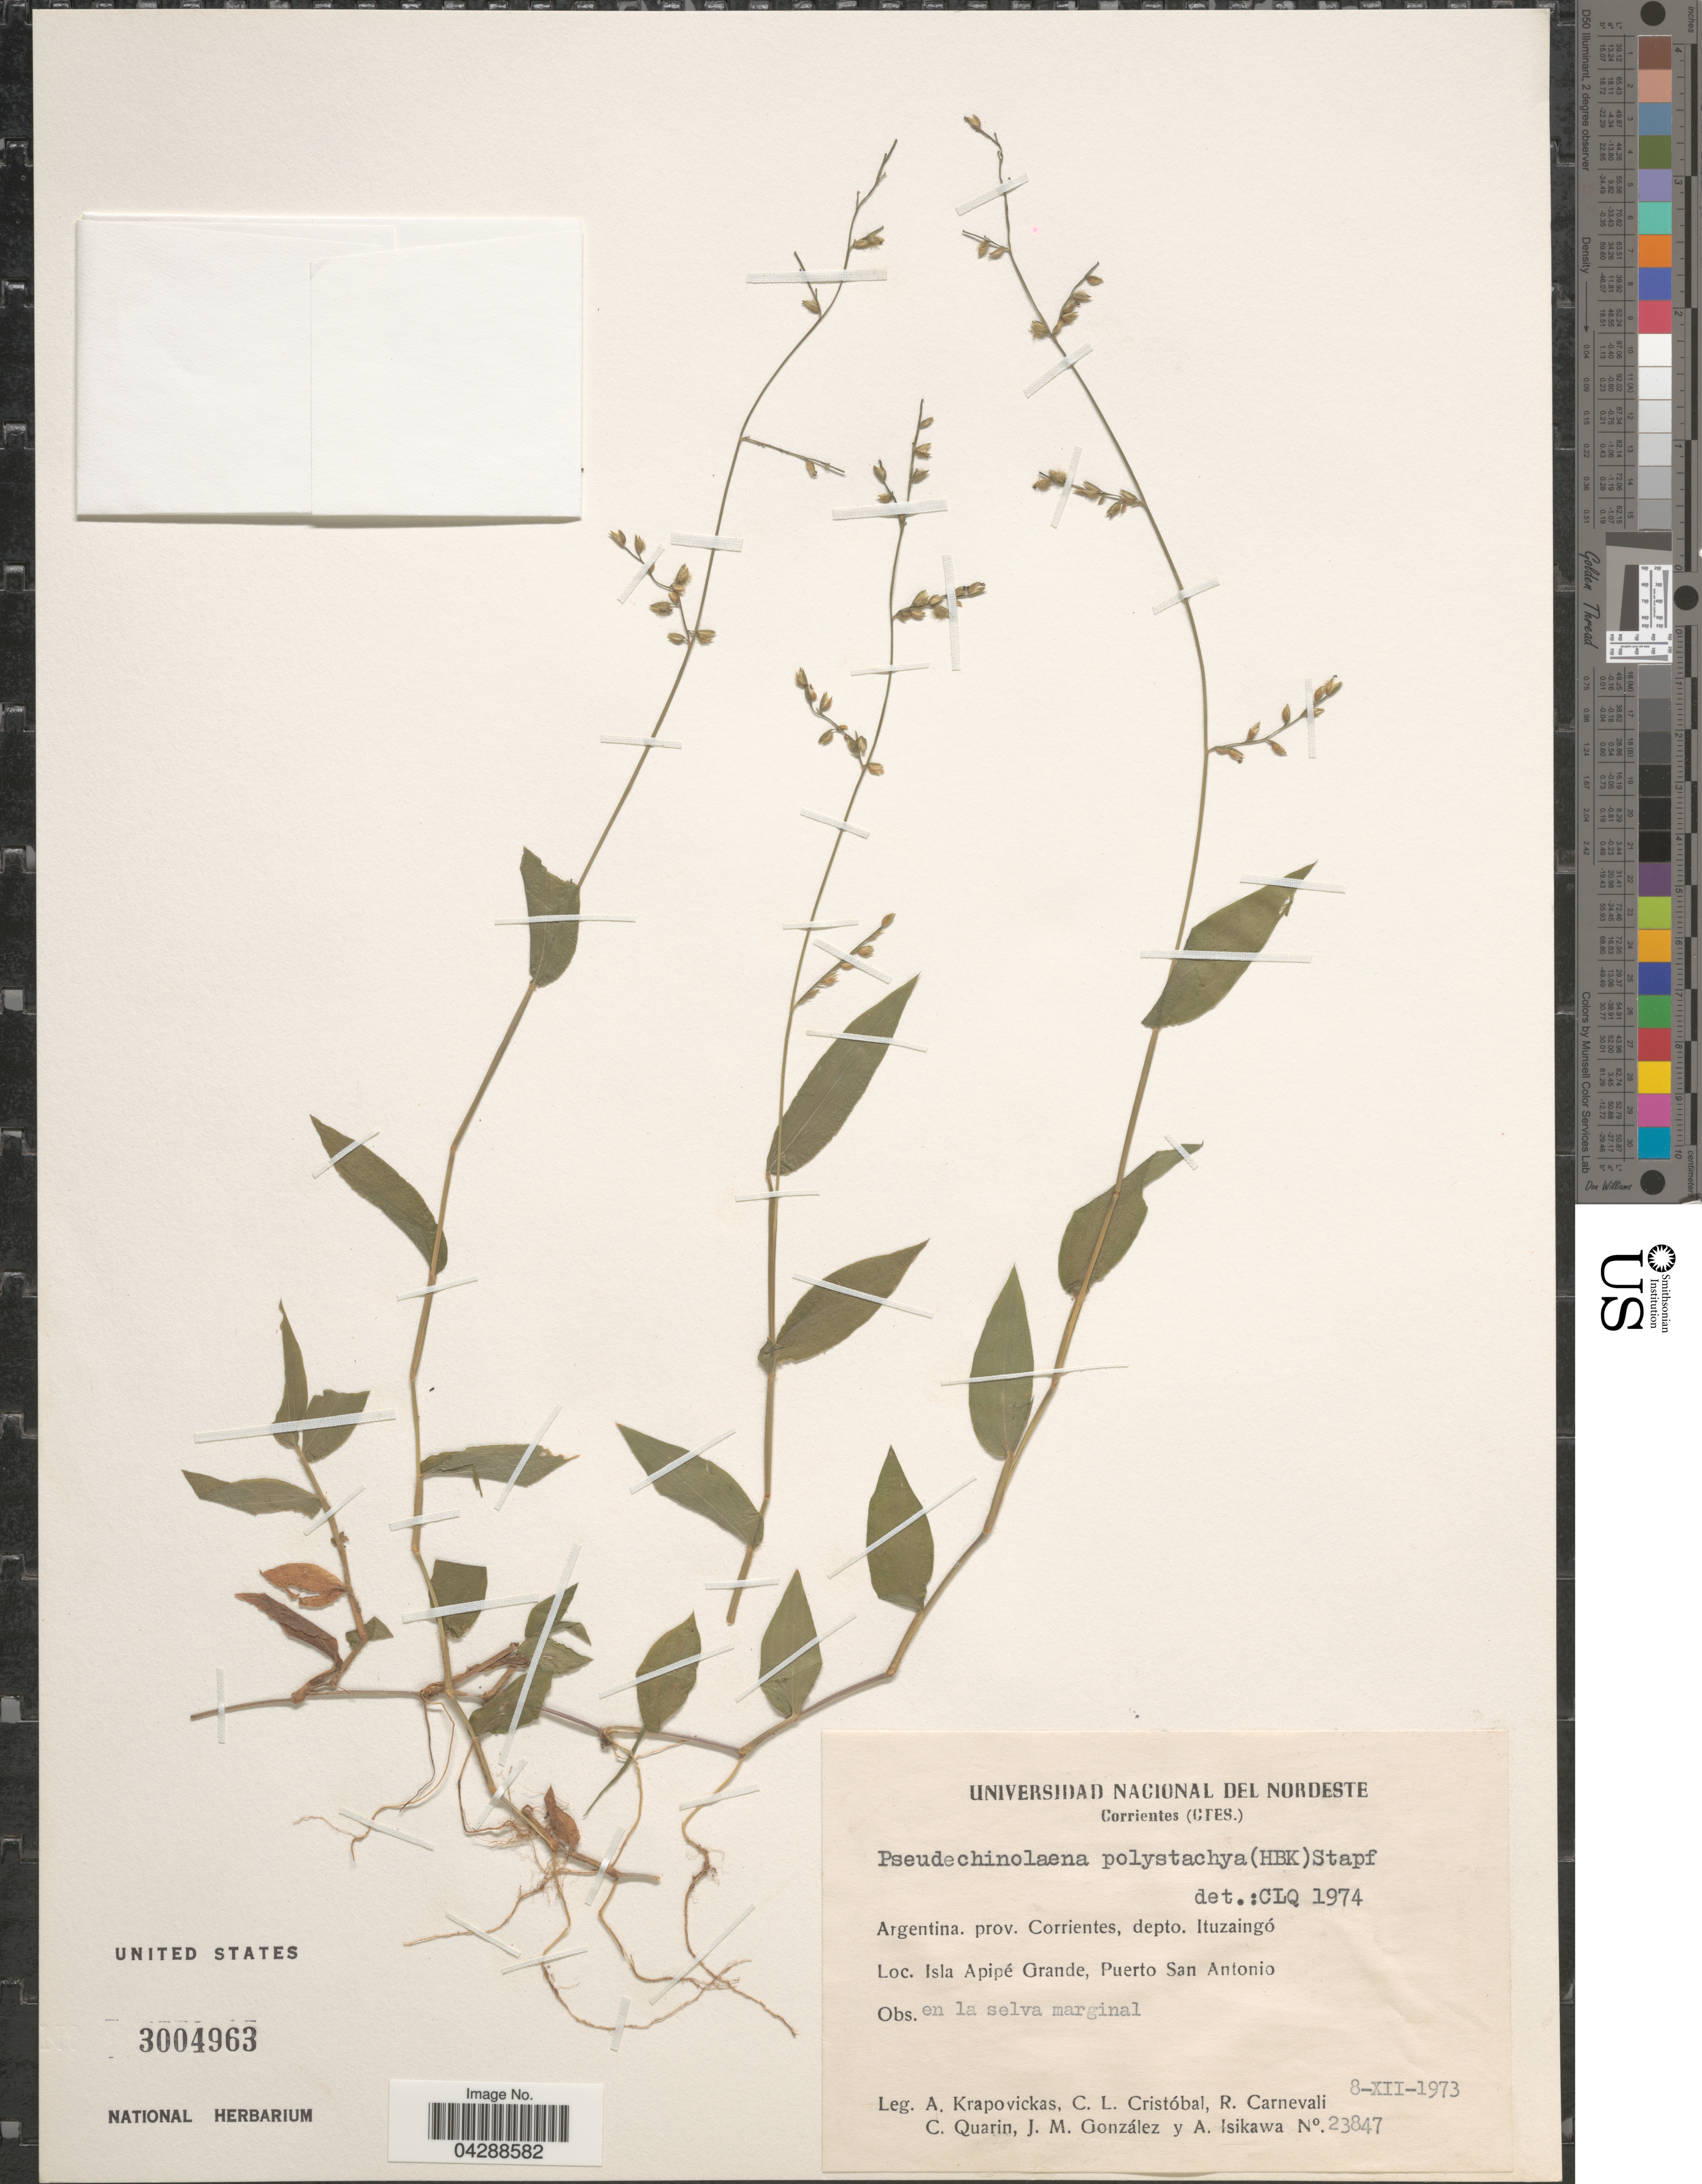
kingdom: Plantae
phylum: Tracheophyta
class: Liliopsida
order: Poales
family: Poaceae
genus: Pseudechinolaena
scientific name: Pseudechinolaena polystachya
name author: (Kunth) Stapf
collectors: A. Krapovickas, C. L. Cristóbal, R. Carnevali, C. Quarin & et al.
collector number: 23847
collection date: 1973-12-08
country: Argentina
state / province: Corrientes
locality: Depto. Ituzaingó. Isla Apipé Grande, Puerto San Antonio.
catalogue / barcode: US 3004963